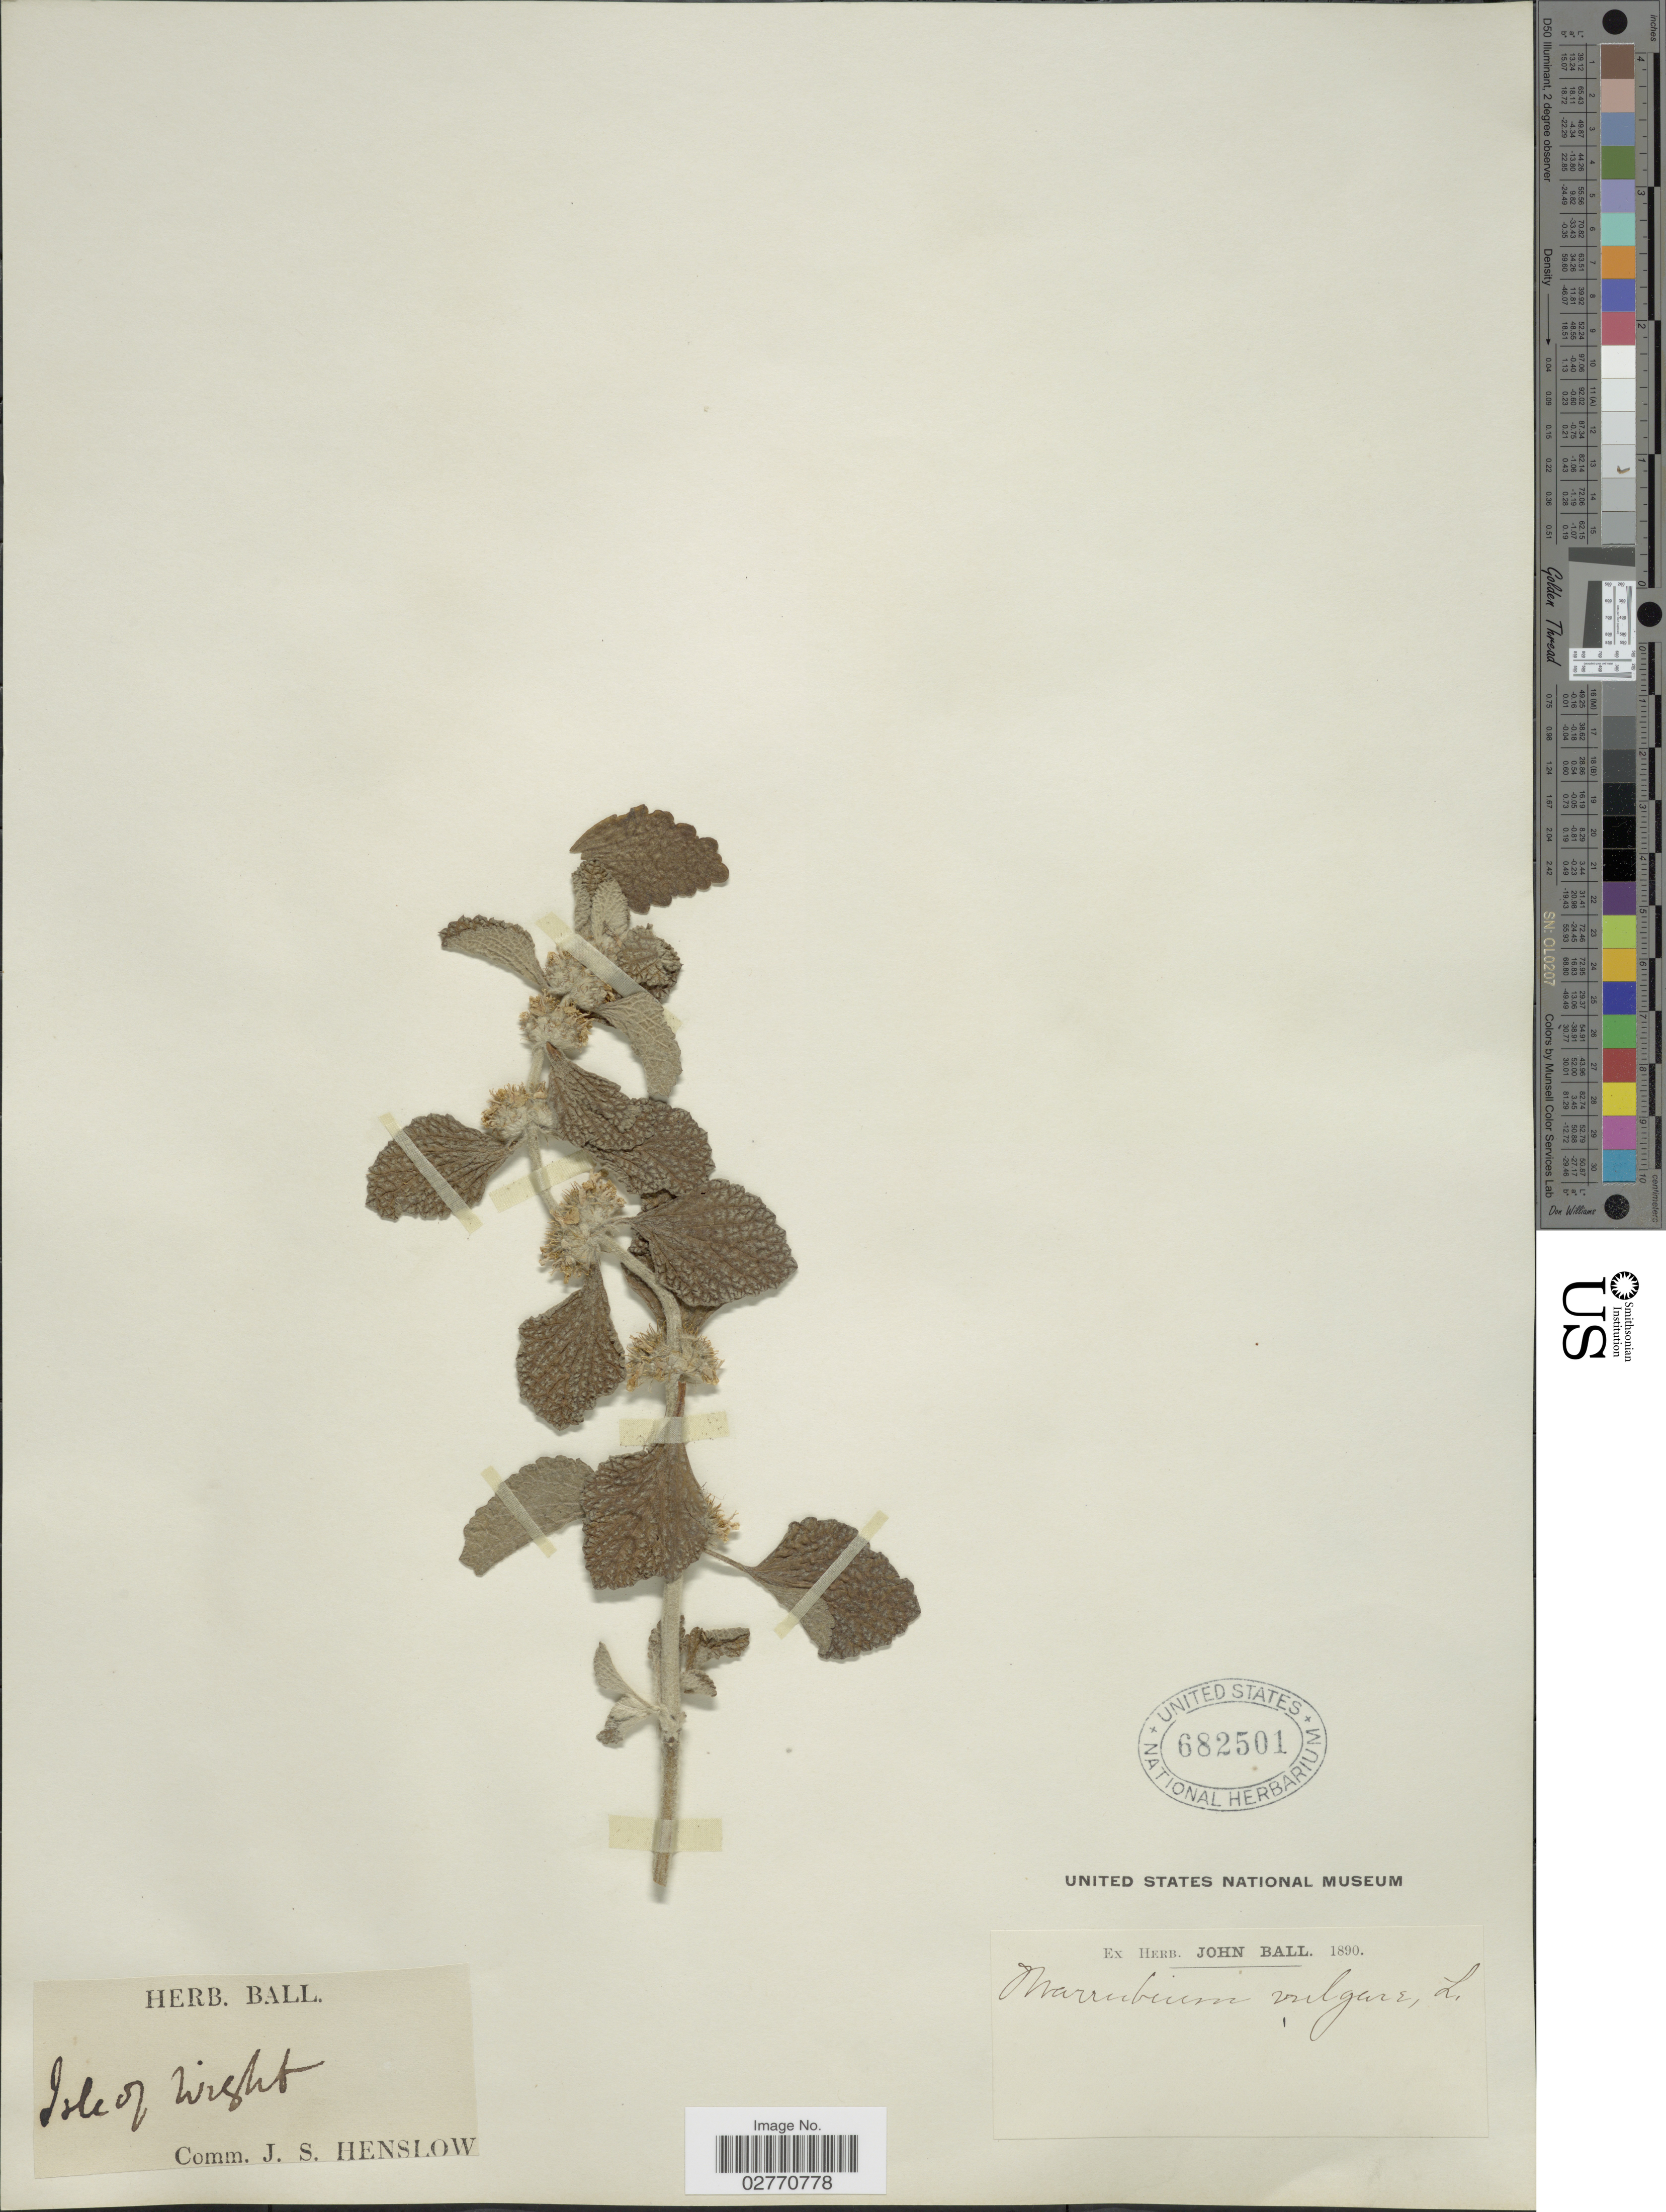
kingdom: Plantae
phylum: Tracheophyta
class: Magnoliopsida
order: Lamiales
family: Lamiaceae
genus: Marrubium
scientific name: Marrubium vulgare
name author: L.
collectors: ex herb. John Ball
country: United Kingdom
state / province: England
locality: Isle of Wight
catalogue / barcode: US 682501